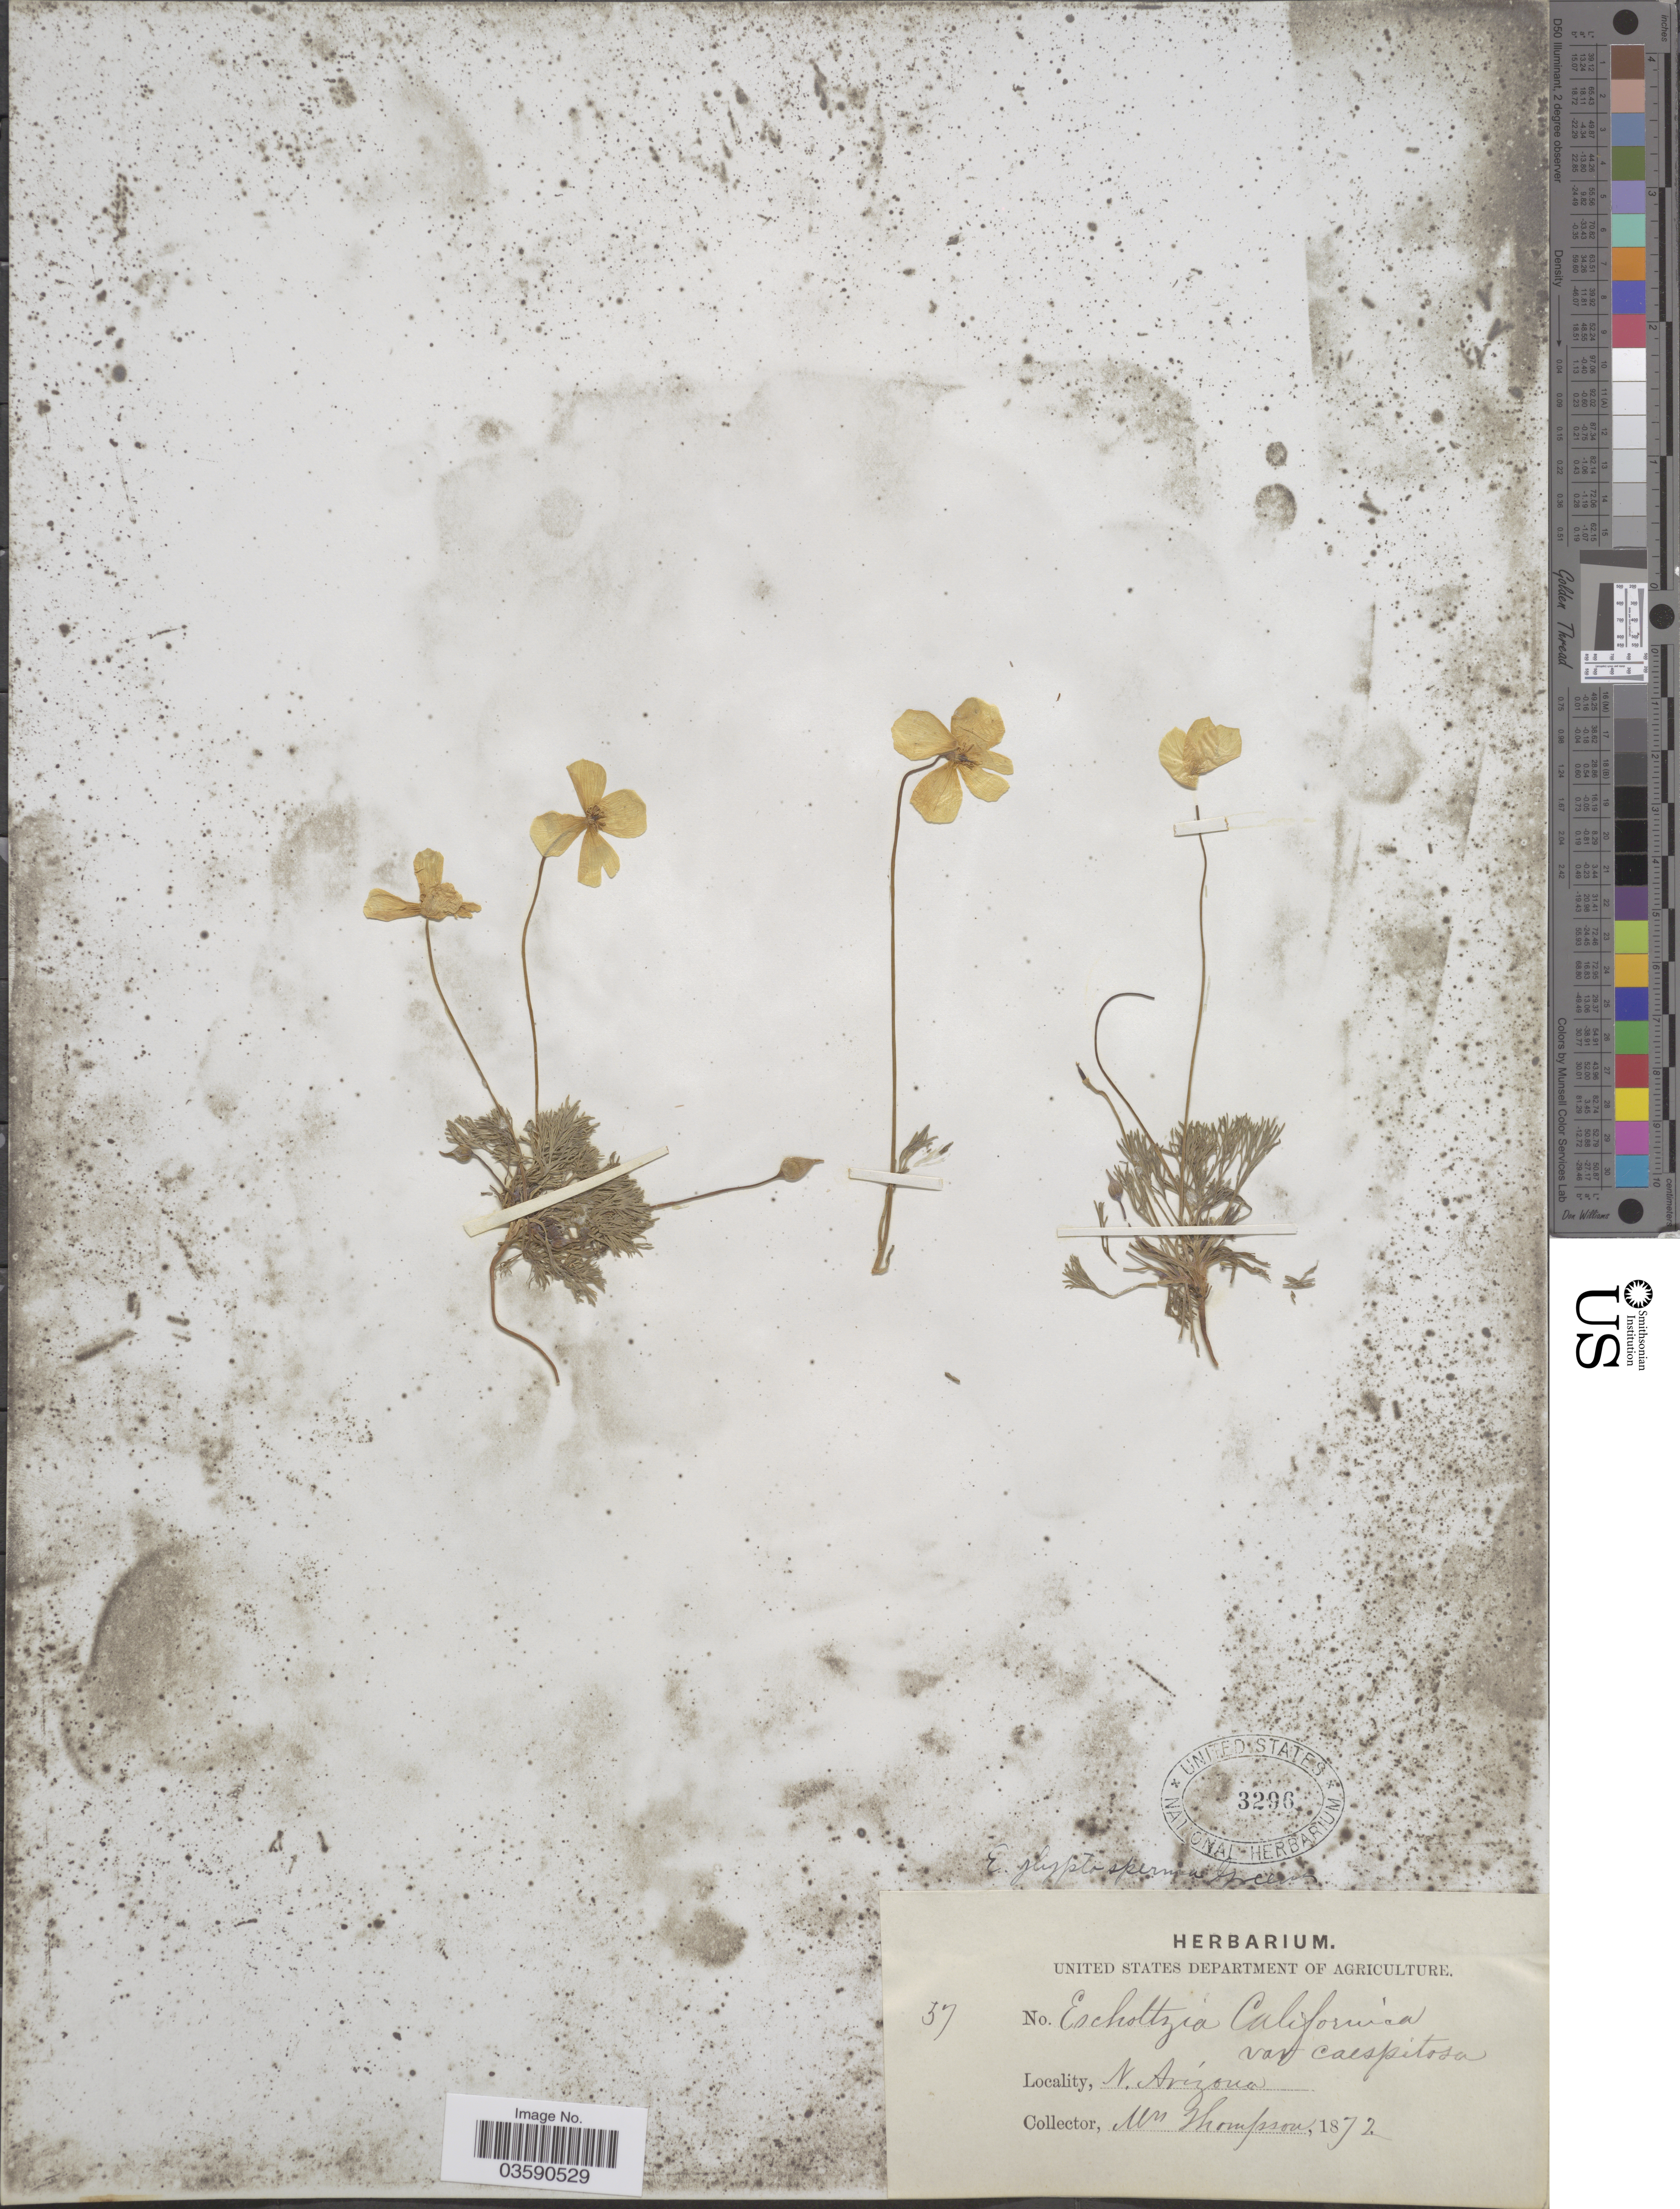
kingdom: Plantae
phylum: Tracheophyta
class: Magnoliopsida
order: Ranunculales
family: Papaveraceae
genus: Eschscholzia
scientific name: Eschscholzia glyptosperma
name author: Greene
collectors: M. Thompson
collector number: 37*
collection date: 1872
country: United States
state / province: Arizona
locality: N. Arizona.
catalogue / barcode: US 3296